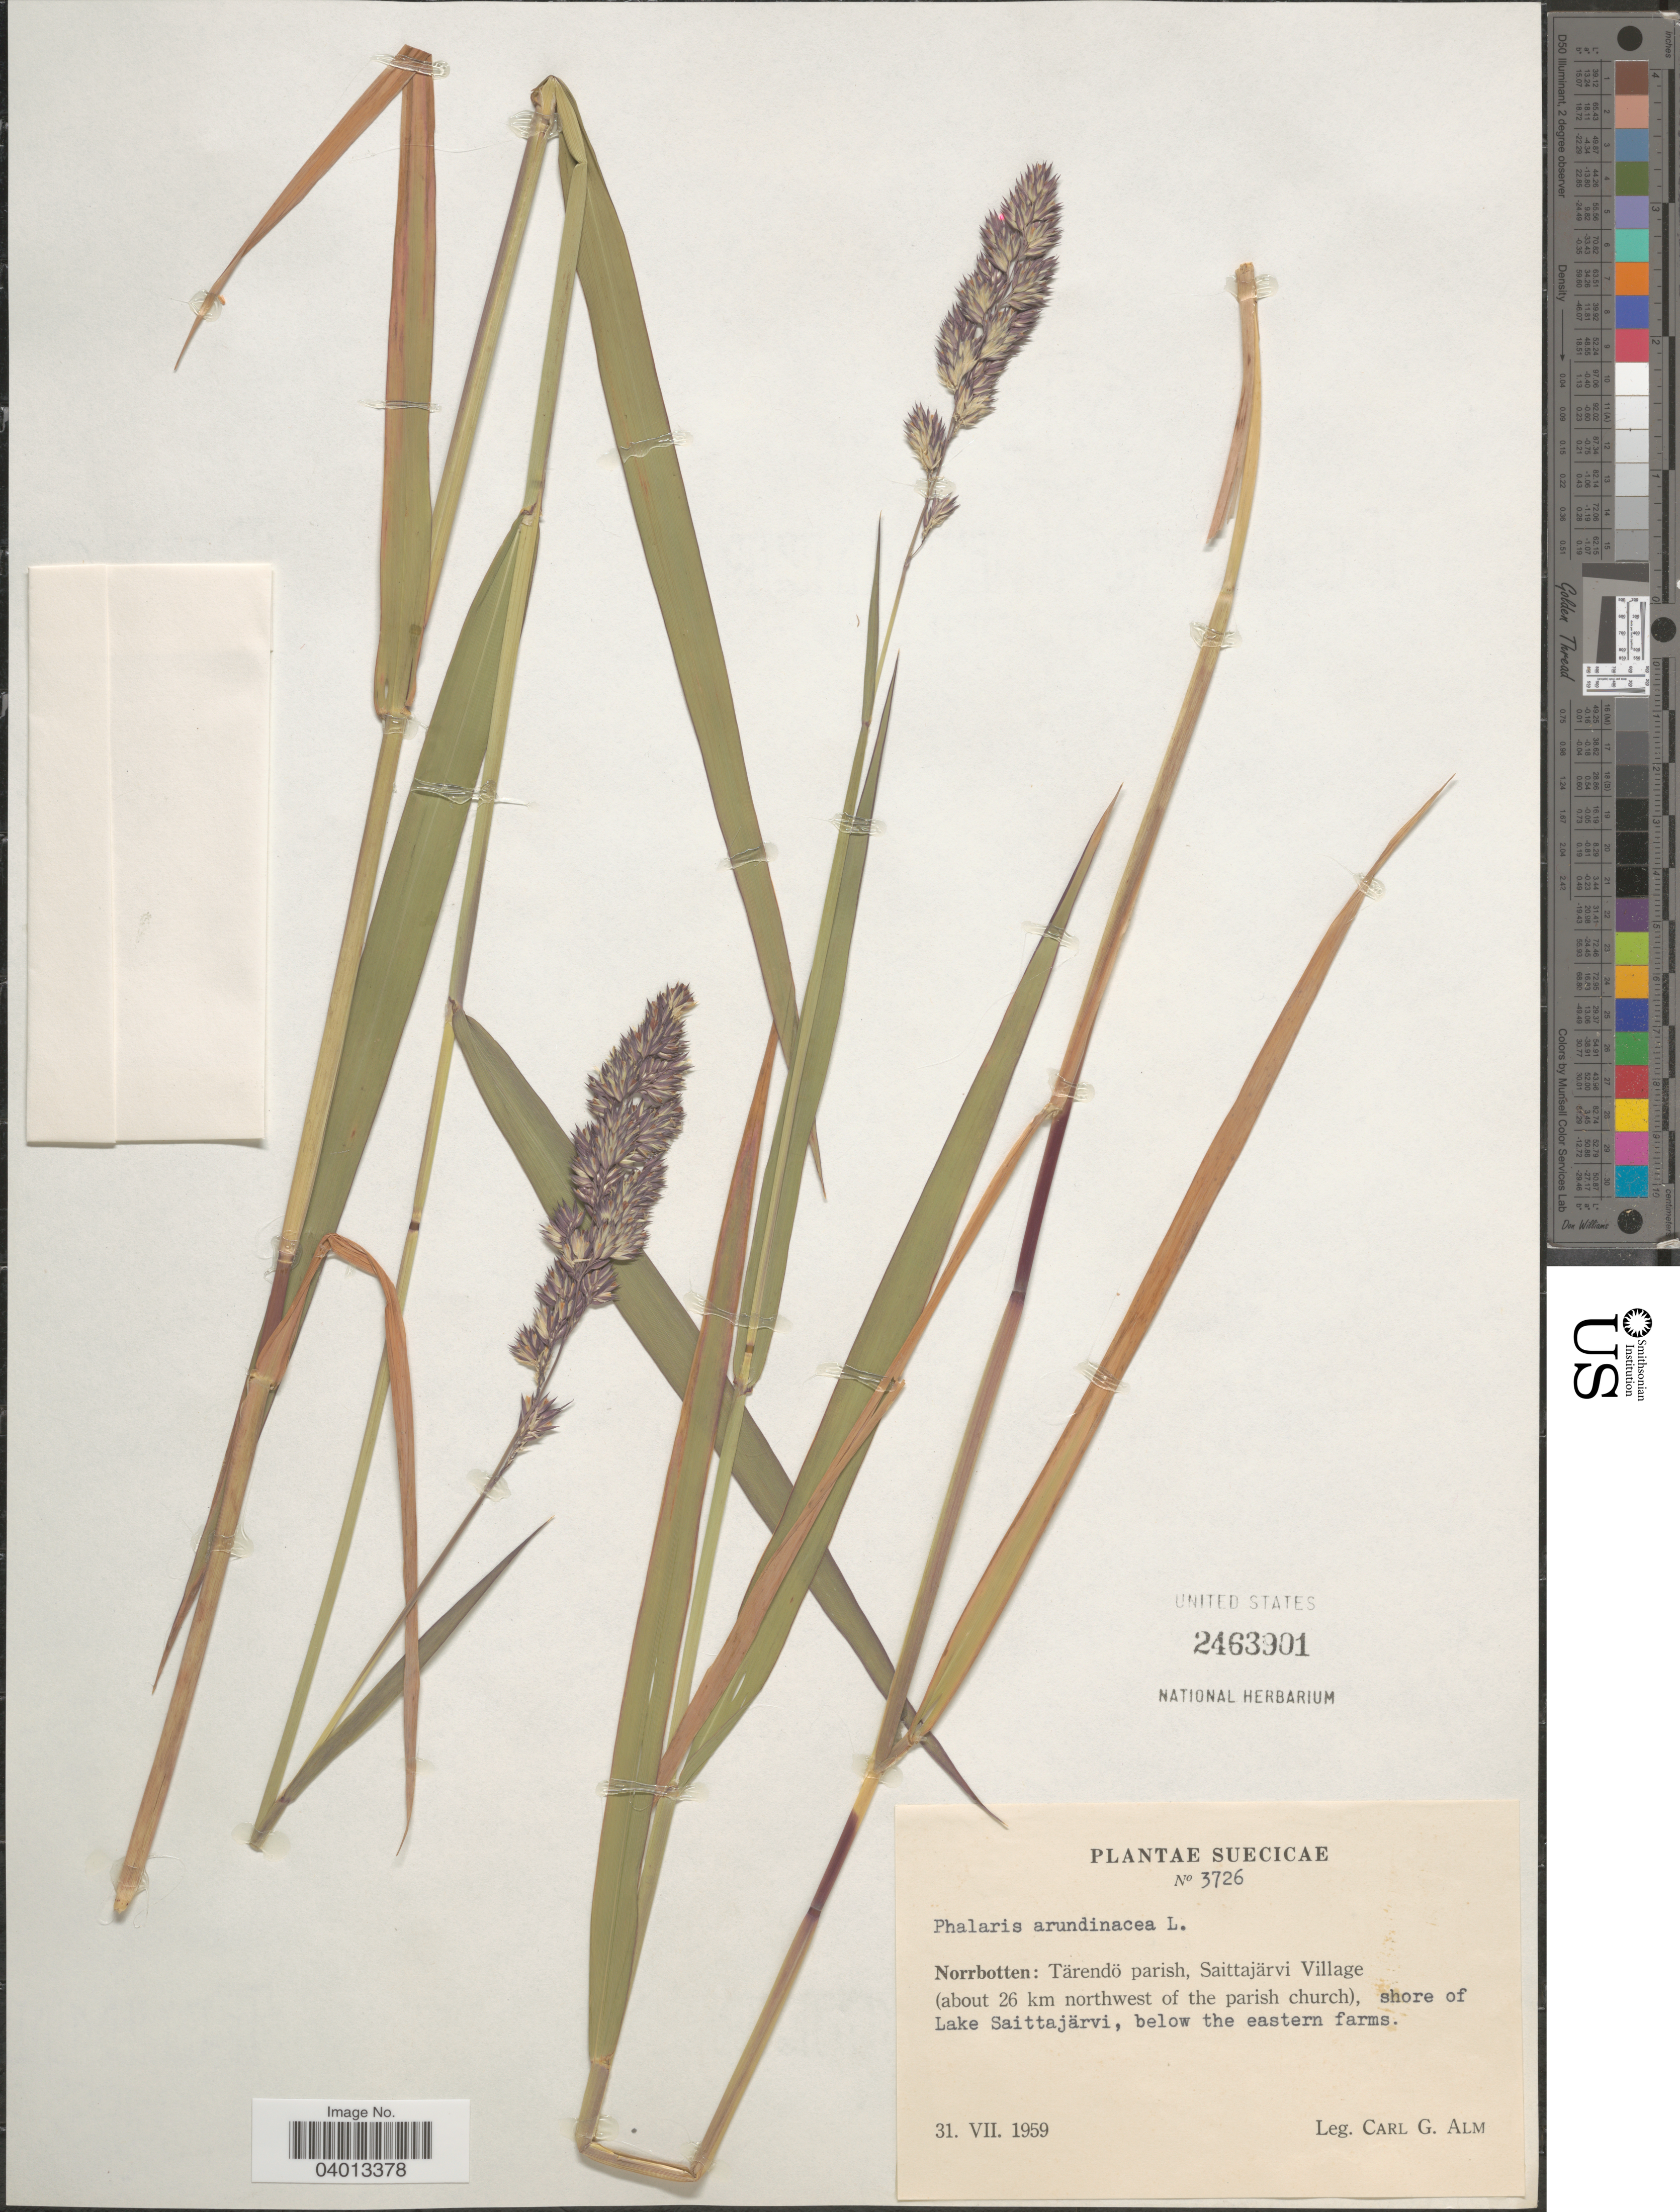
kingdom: Plantae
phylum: Tracheophyta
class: Liliopsida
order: Poales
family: Poaceae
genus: Phalaris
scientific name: Phalaris arundinacea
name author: L.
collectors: C. G. Alm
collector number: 3726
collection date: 1959-07-31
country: Sweden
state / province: Norrbotten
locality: Suecicae. Norrbotten: Tärendö parish, Saittajärvi Village (about 26 km northwest of the parish church), shore of Lake Saittajärvi, below the eastern farms.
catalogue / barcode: US 2463901